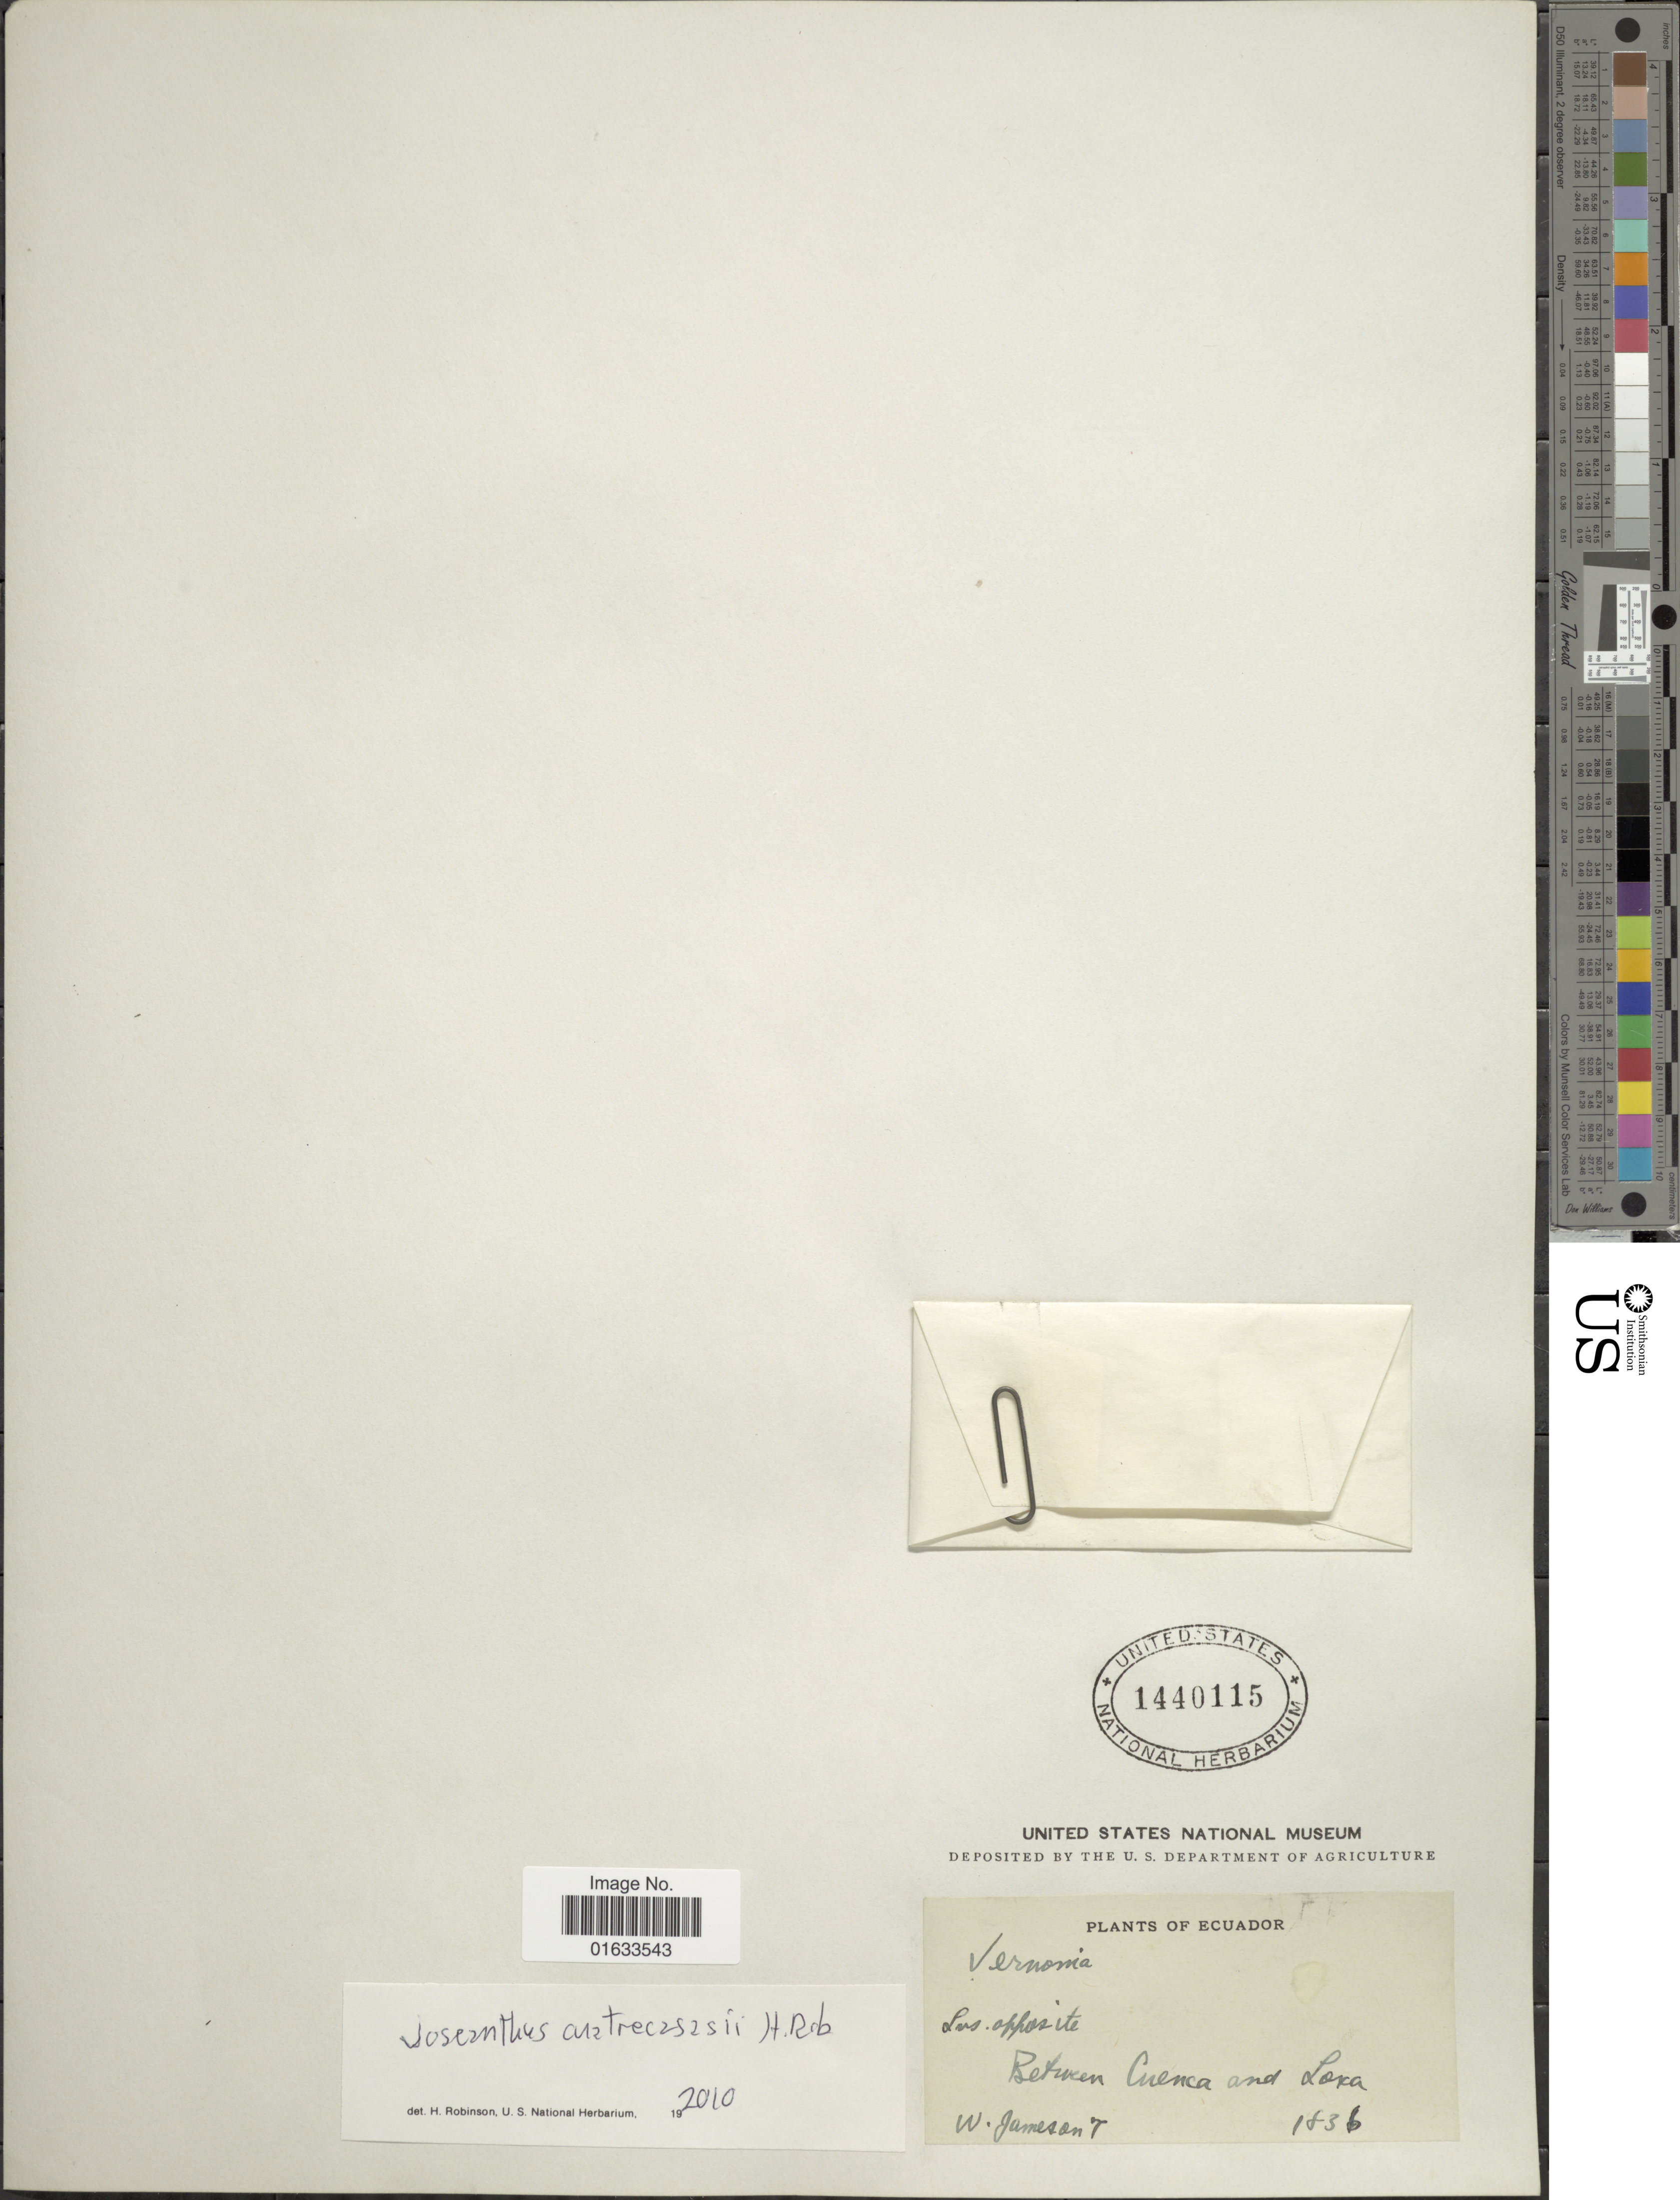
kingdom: Plantae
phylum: Tracheophyta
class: Magnoliopsida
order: Asterales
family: Asteraceae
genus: Joseanthus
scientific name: Joseanthus cuatrecasasii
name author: H. Rob.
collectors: W. Jameson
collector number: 7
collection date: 1836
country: Ecuador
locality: Between Cuenca and Loxa.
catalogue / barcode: US 1440115